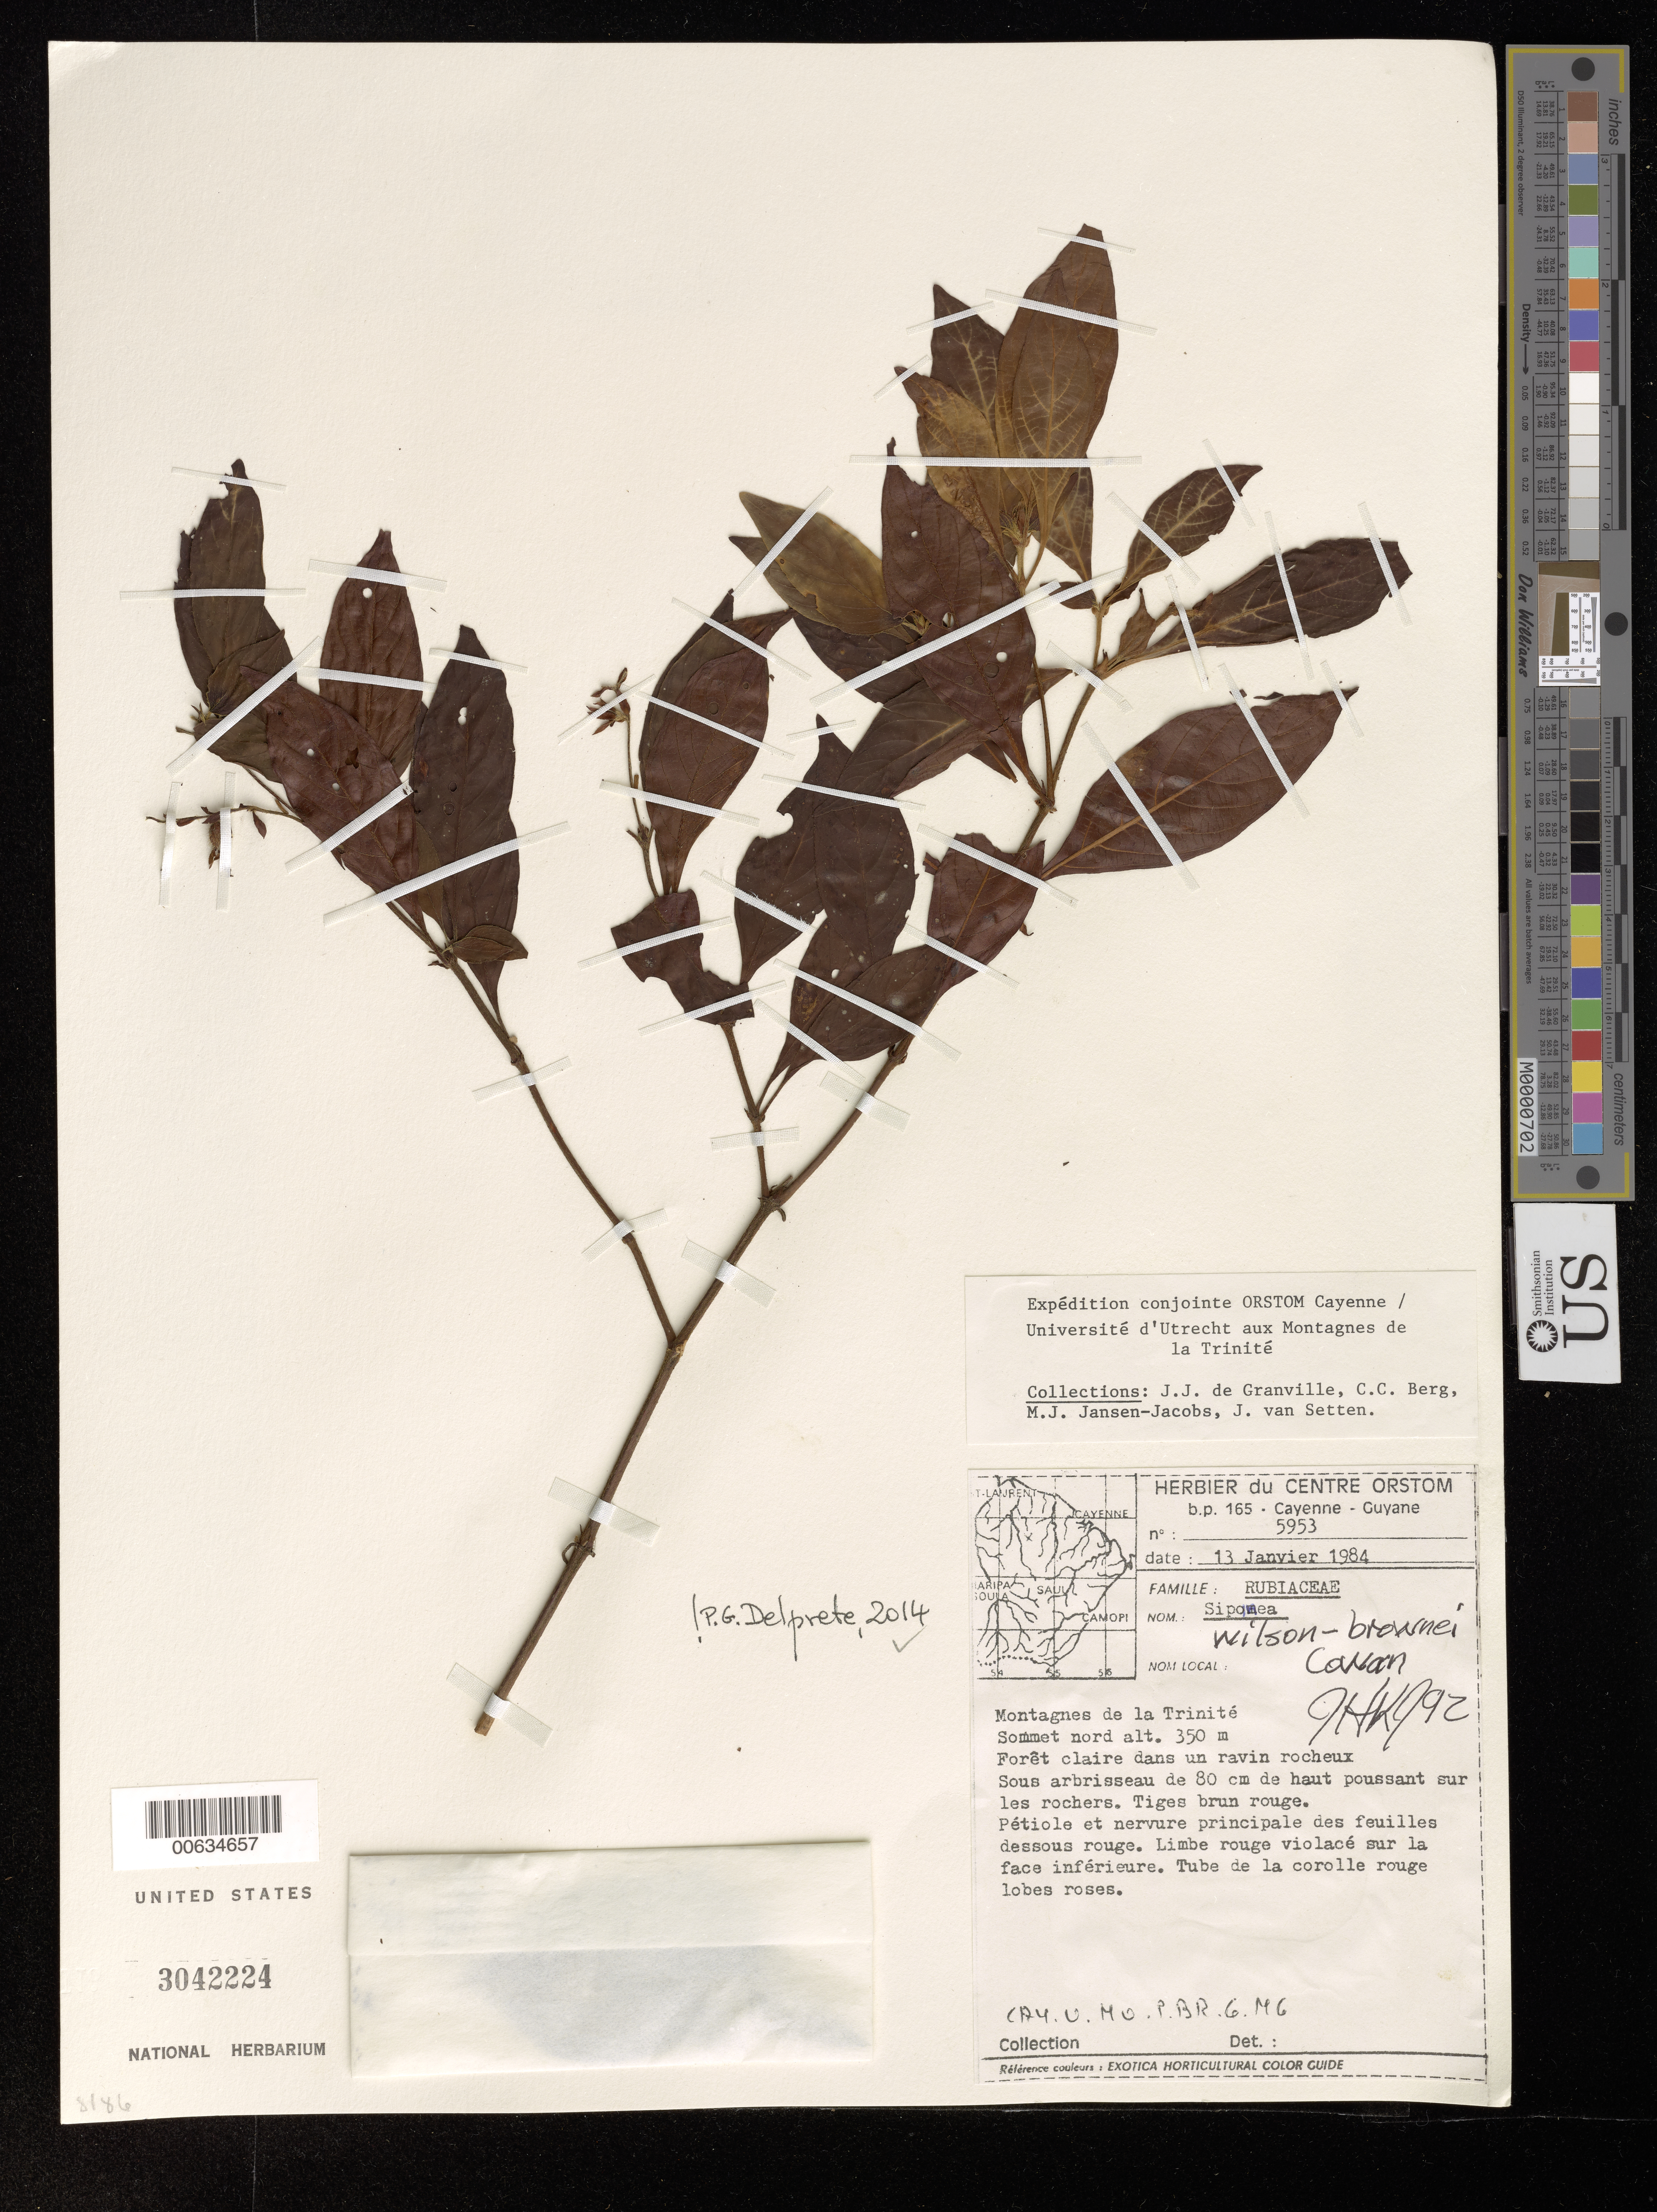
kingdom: Plantae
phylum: Tracheophyta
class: Magnoliopsida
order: Gentianales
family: Rubiaceae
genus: Sipanea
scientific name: Sipanea wilson-brownei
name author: R.S. Cowan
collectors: J.-J. de Granville, C. C. Berg, M. J. Jansen-Jacobs & J. van Setten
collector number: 5953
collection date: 1984-01-13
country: French Guiana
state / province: Cayenne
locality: Conjointe Orstom Cayenne/ Université d'Utrecht aux Montagnes de la Trinité.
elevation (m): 350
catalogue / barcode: US 3042224